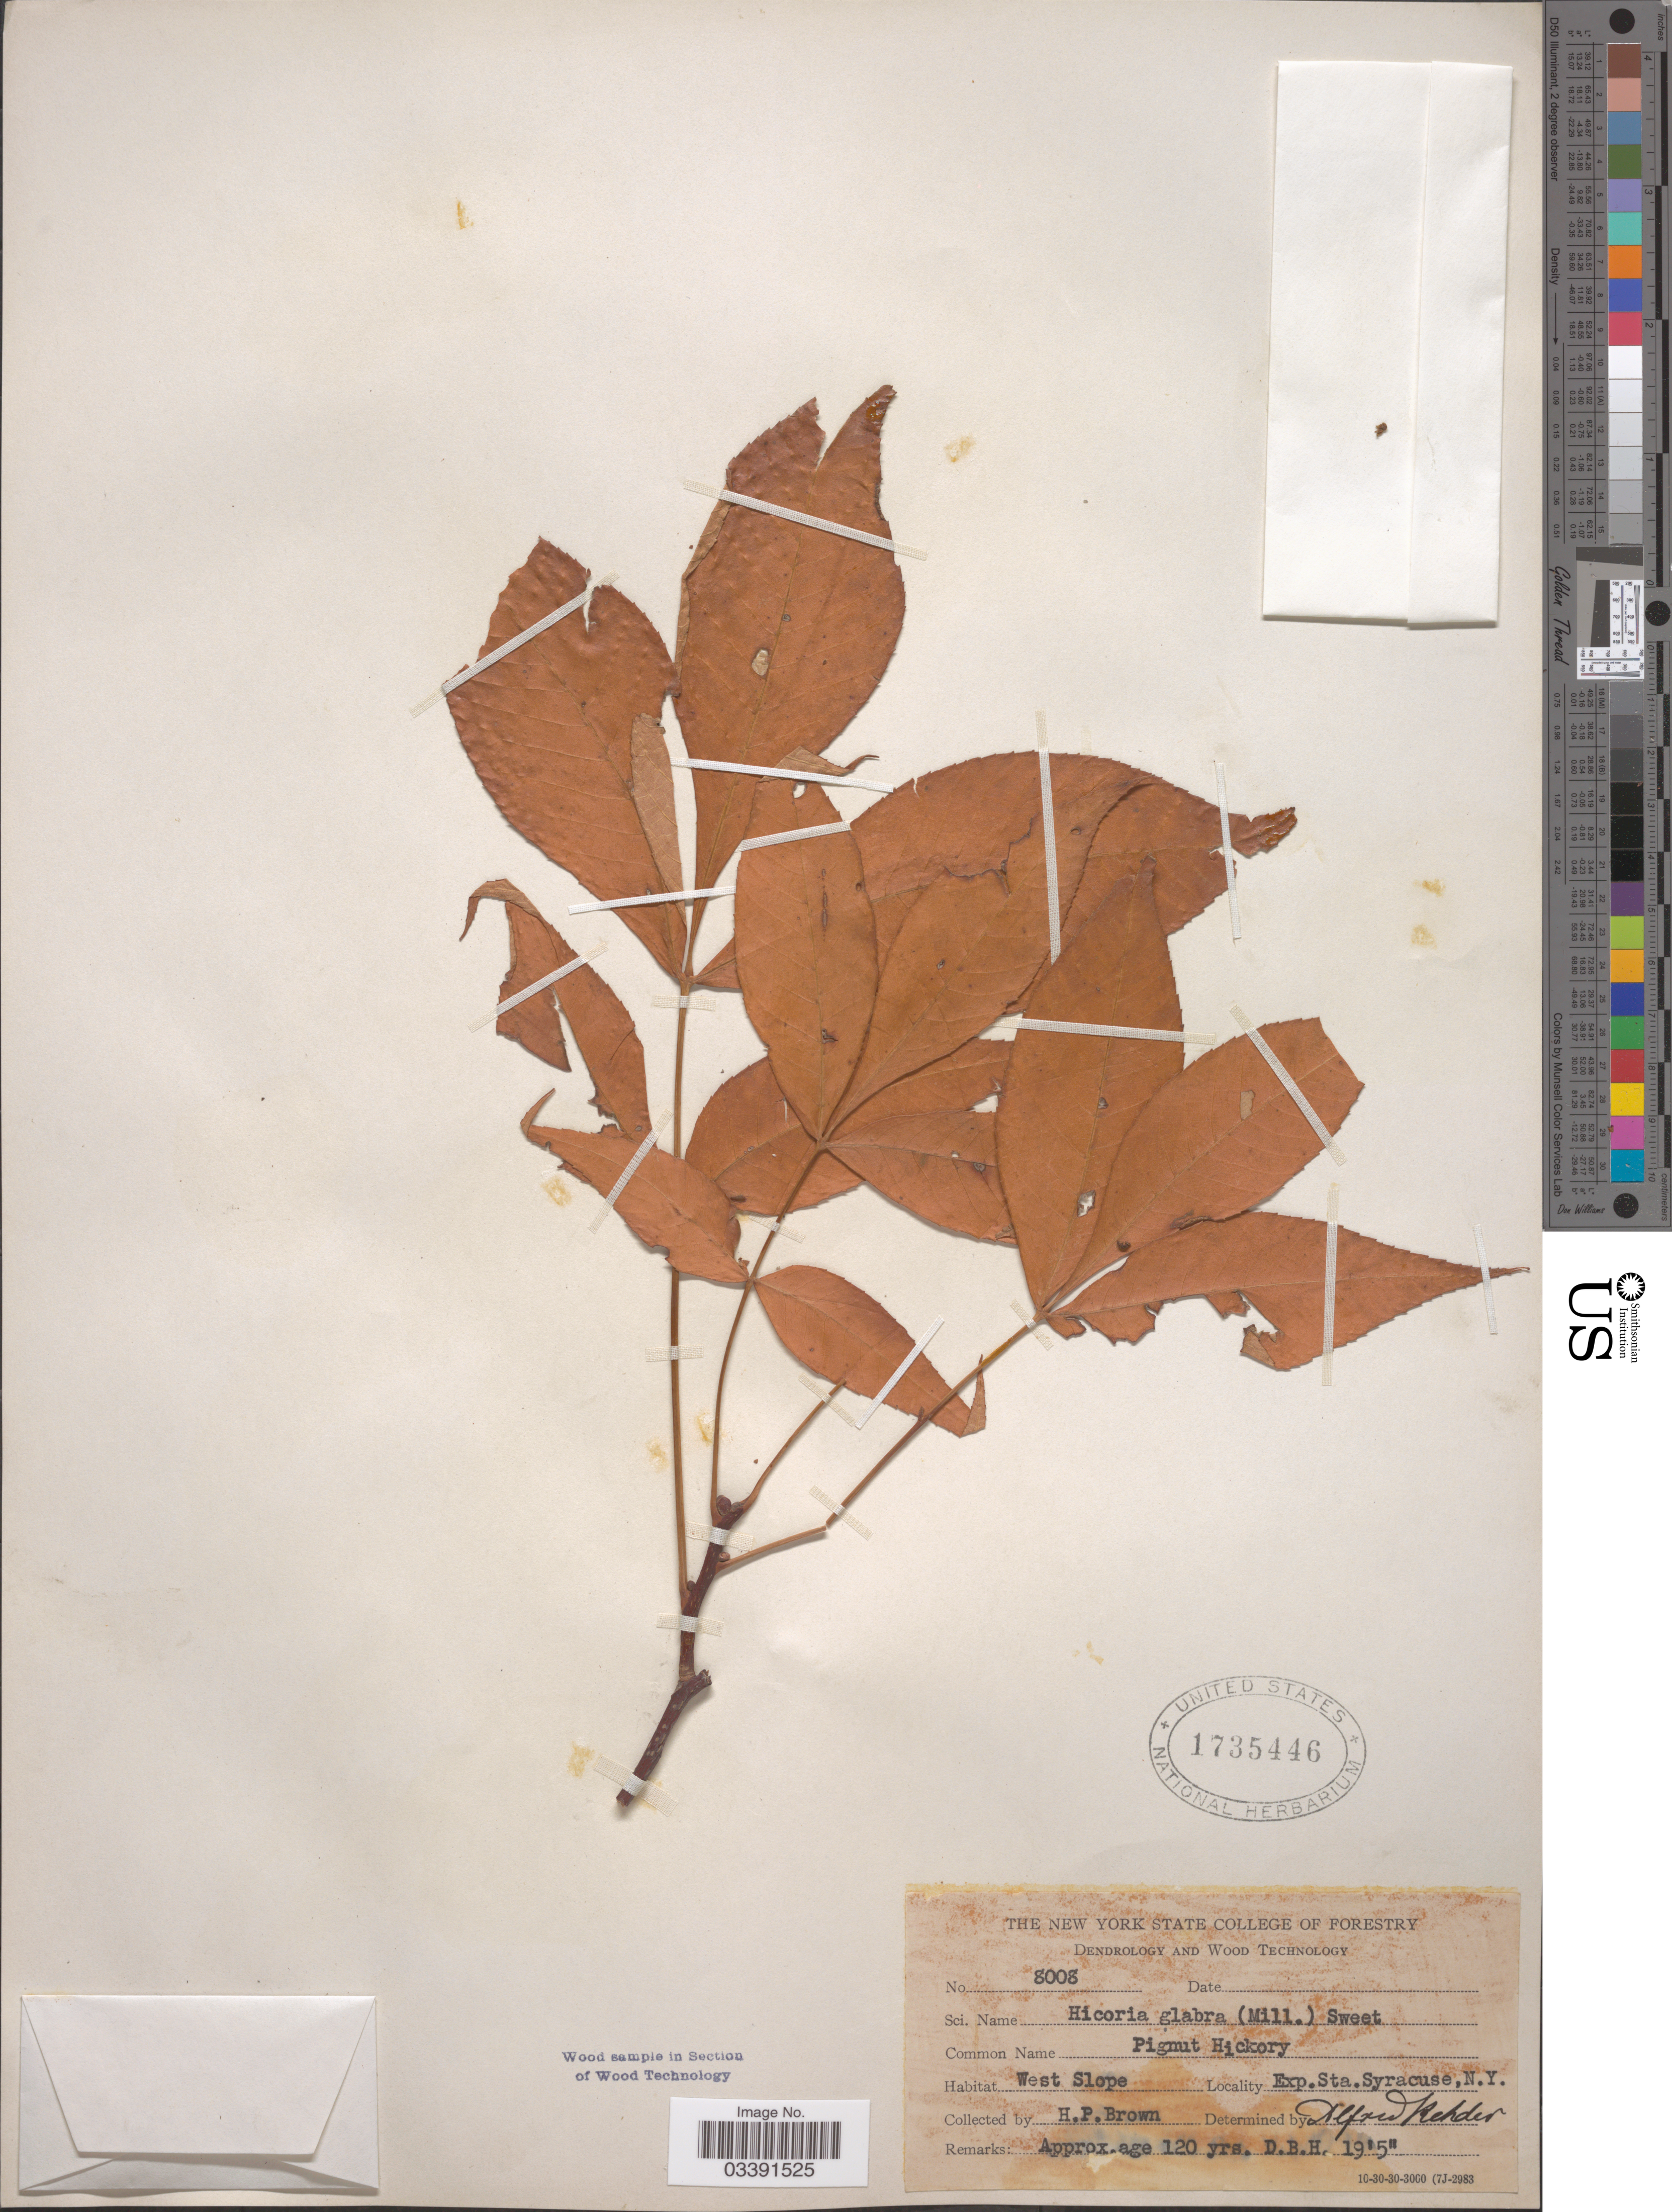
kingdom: Plantae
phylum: Tracheophyta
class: Magnoliopsida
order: Fagales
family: Juglandaceae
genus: Carya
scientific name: Carya glabra var. glabra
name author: (Mill.) Sweet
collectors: H. P. Brown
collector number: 8008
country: United States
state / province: New York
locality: West Slope. Exp. Sta. Syracuse.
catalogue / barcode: US 1735446